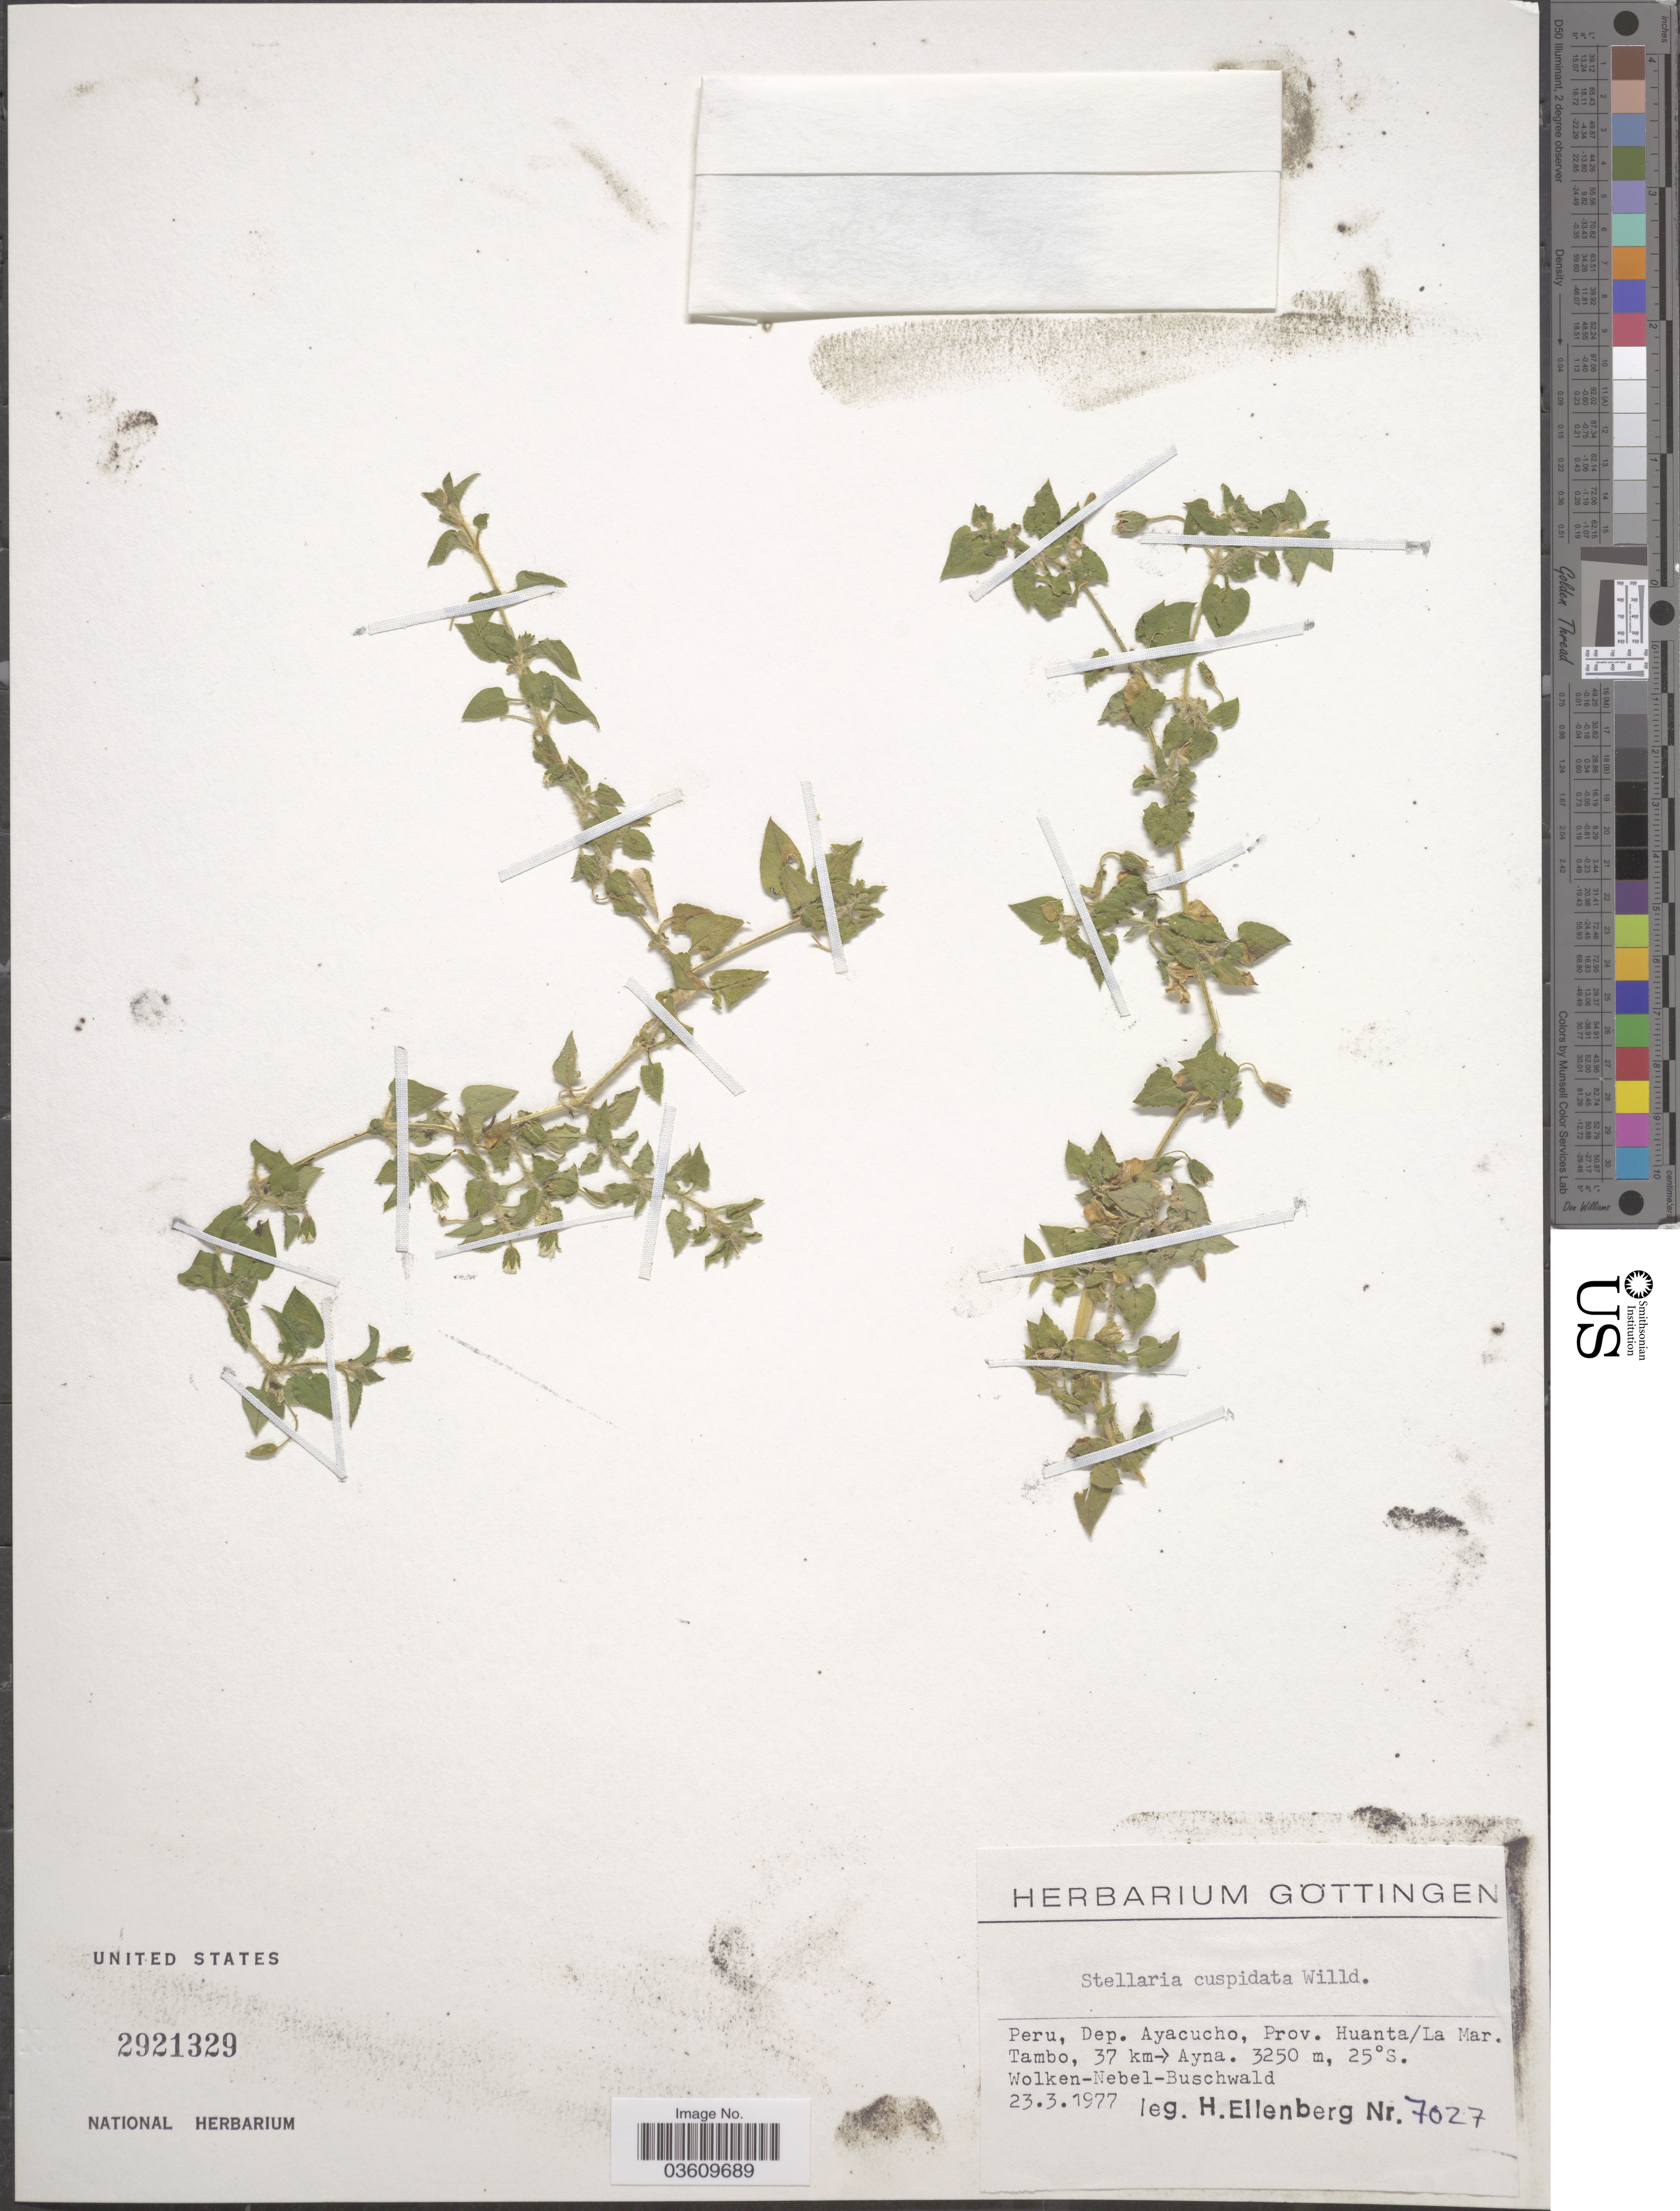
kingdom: Plantae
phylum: Tracheophyta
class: Magnoliopsida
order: Caryophyllales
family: Caryophyllaceae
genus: Stellaria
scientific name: Stellaria cuspidata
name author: Willd. ex Schltdl.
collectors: H. Ellenberg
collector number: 7027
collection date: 1977-03-23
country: Peru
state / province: Ayacucho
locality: Dep. Ayacucho, Prov. Huanta/La Mar. Tambo, 37 km-> Ayna. Wolken-Nebel-Buschwald. [unsure placement]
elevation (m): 3250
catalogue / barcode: US 2921329